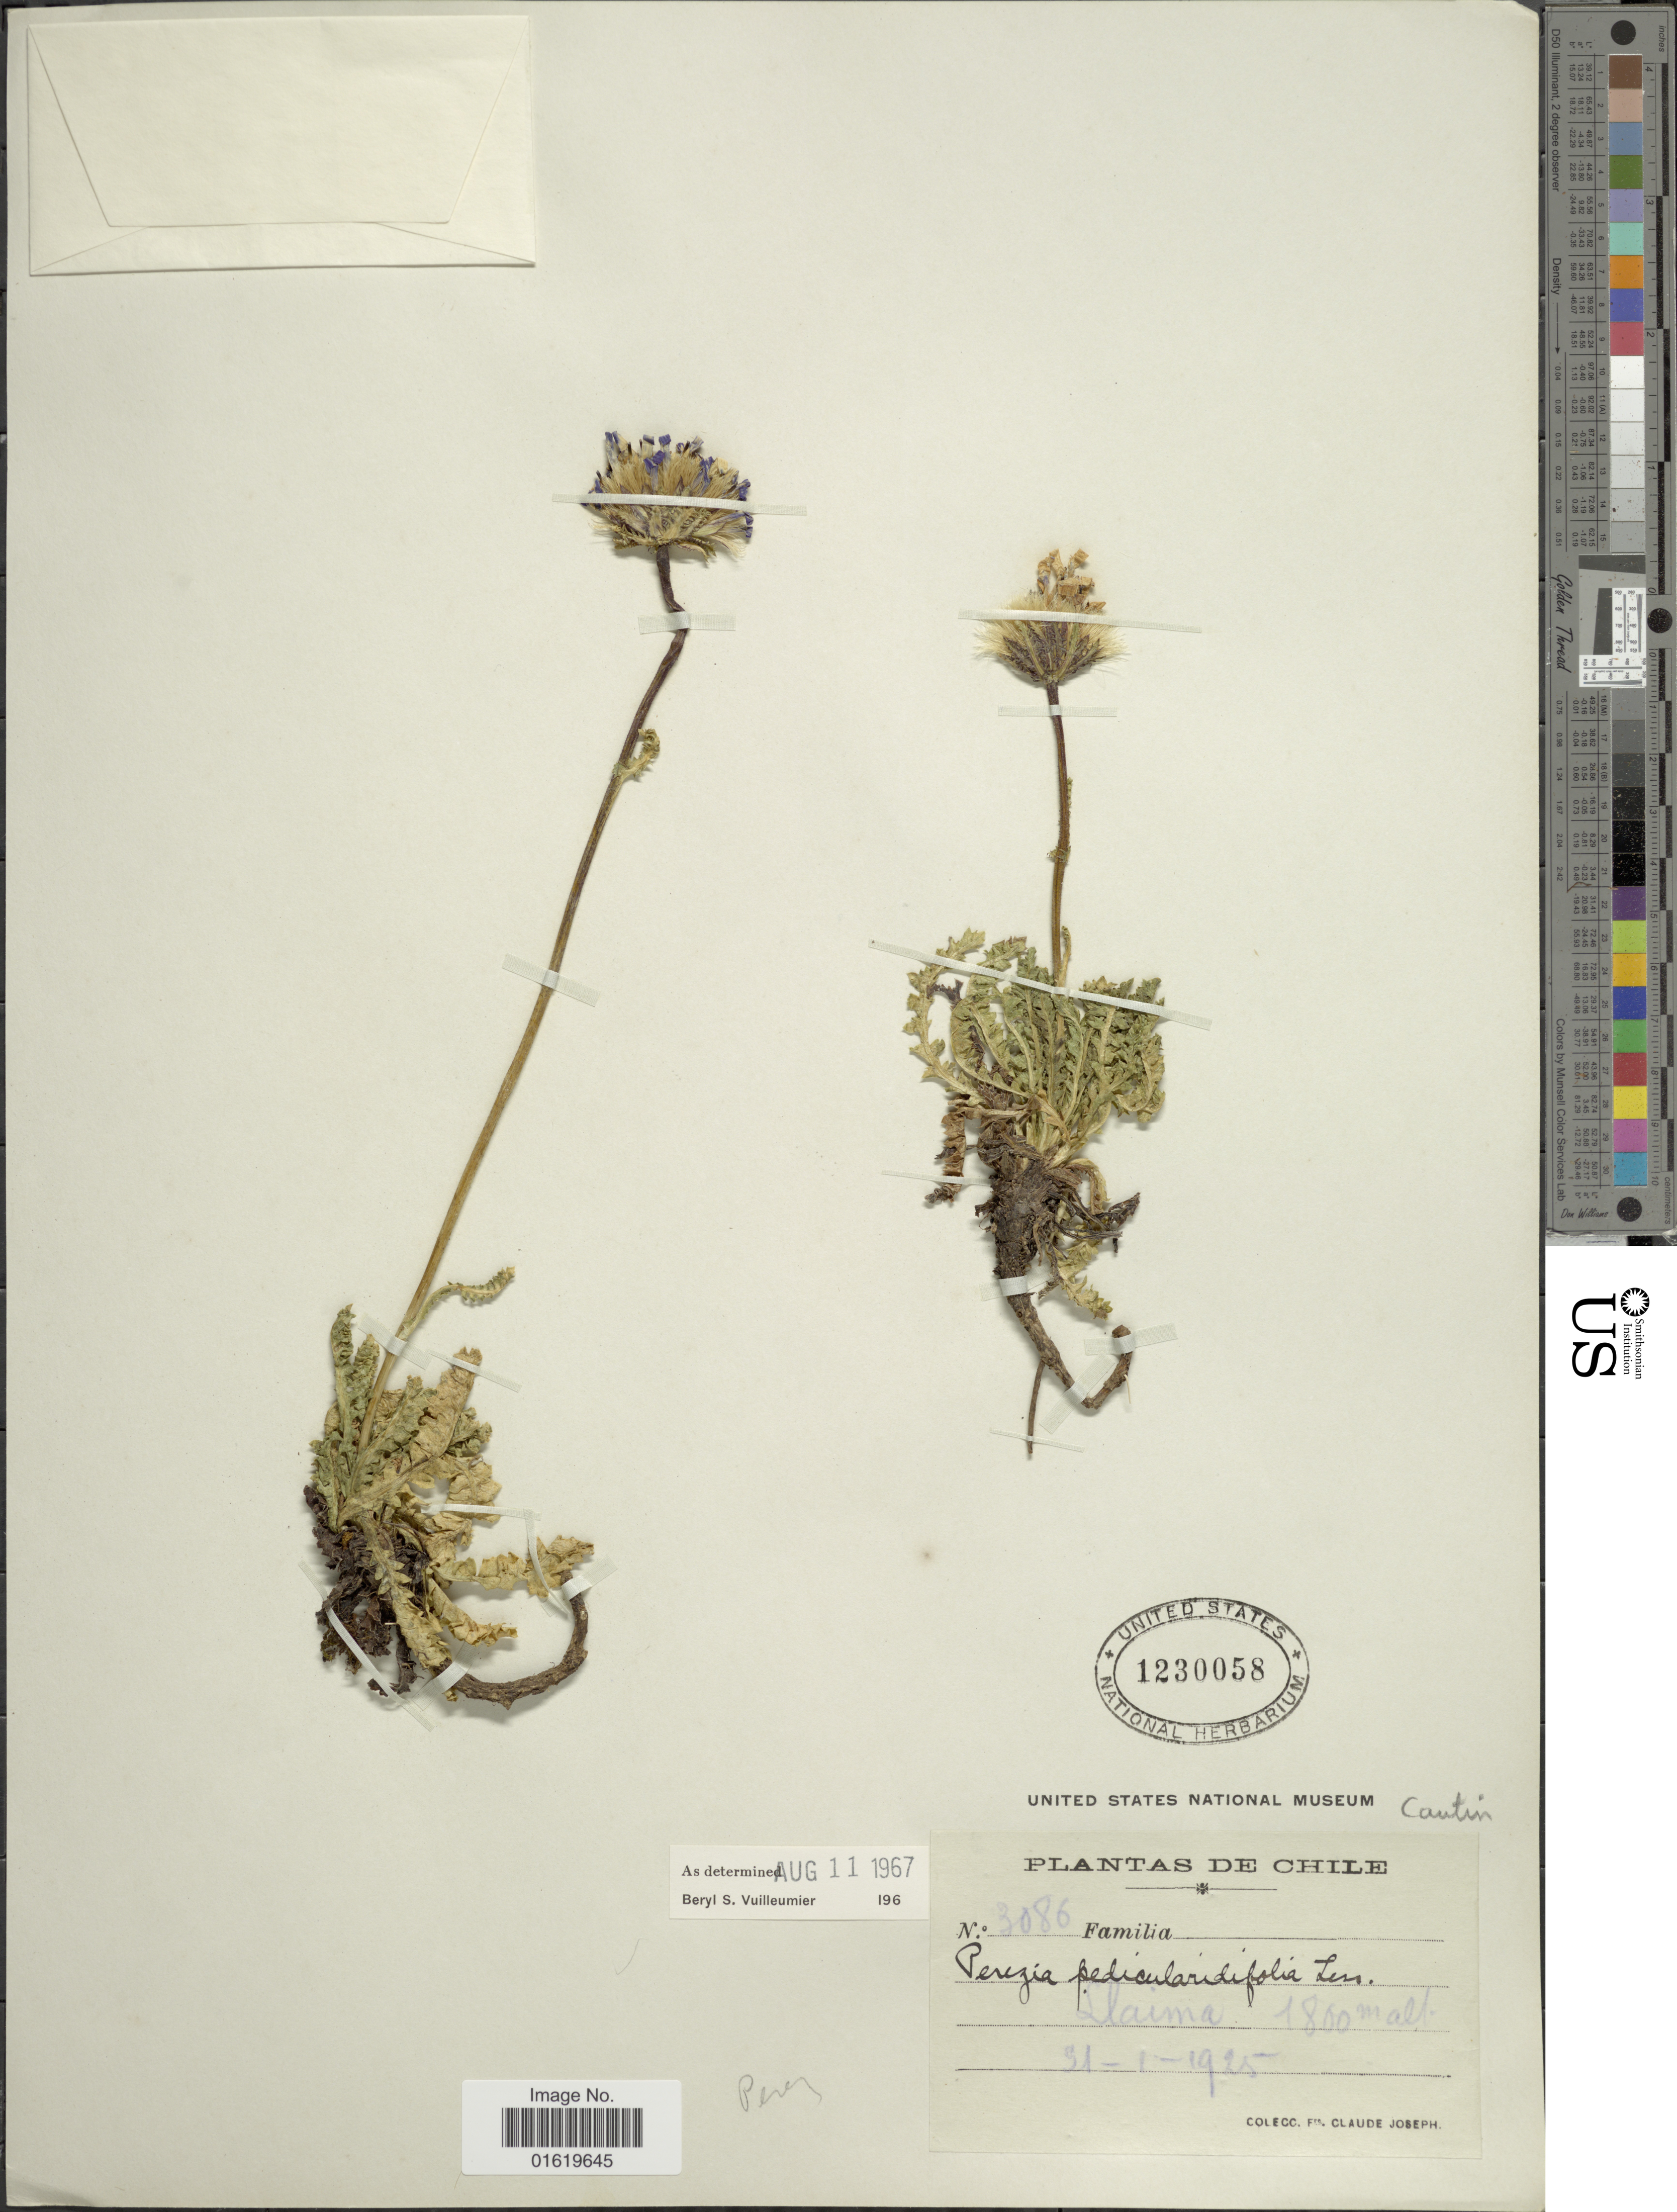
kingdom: Plantae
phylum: Tracheophyta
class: Magnoliopsida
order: Asterales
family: Asteraceae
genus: Perezia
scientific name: Perezia pedicularidifolia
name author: Less.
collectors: Bro. Claude-Joseph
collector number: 3086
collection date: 1925-01-31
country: Chile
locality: Llaima.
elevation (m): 1800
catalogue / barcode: US 1230058